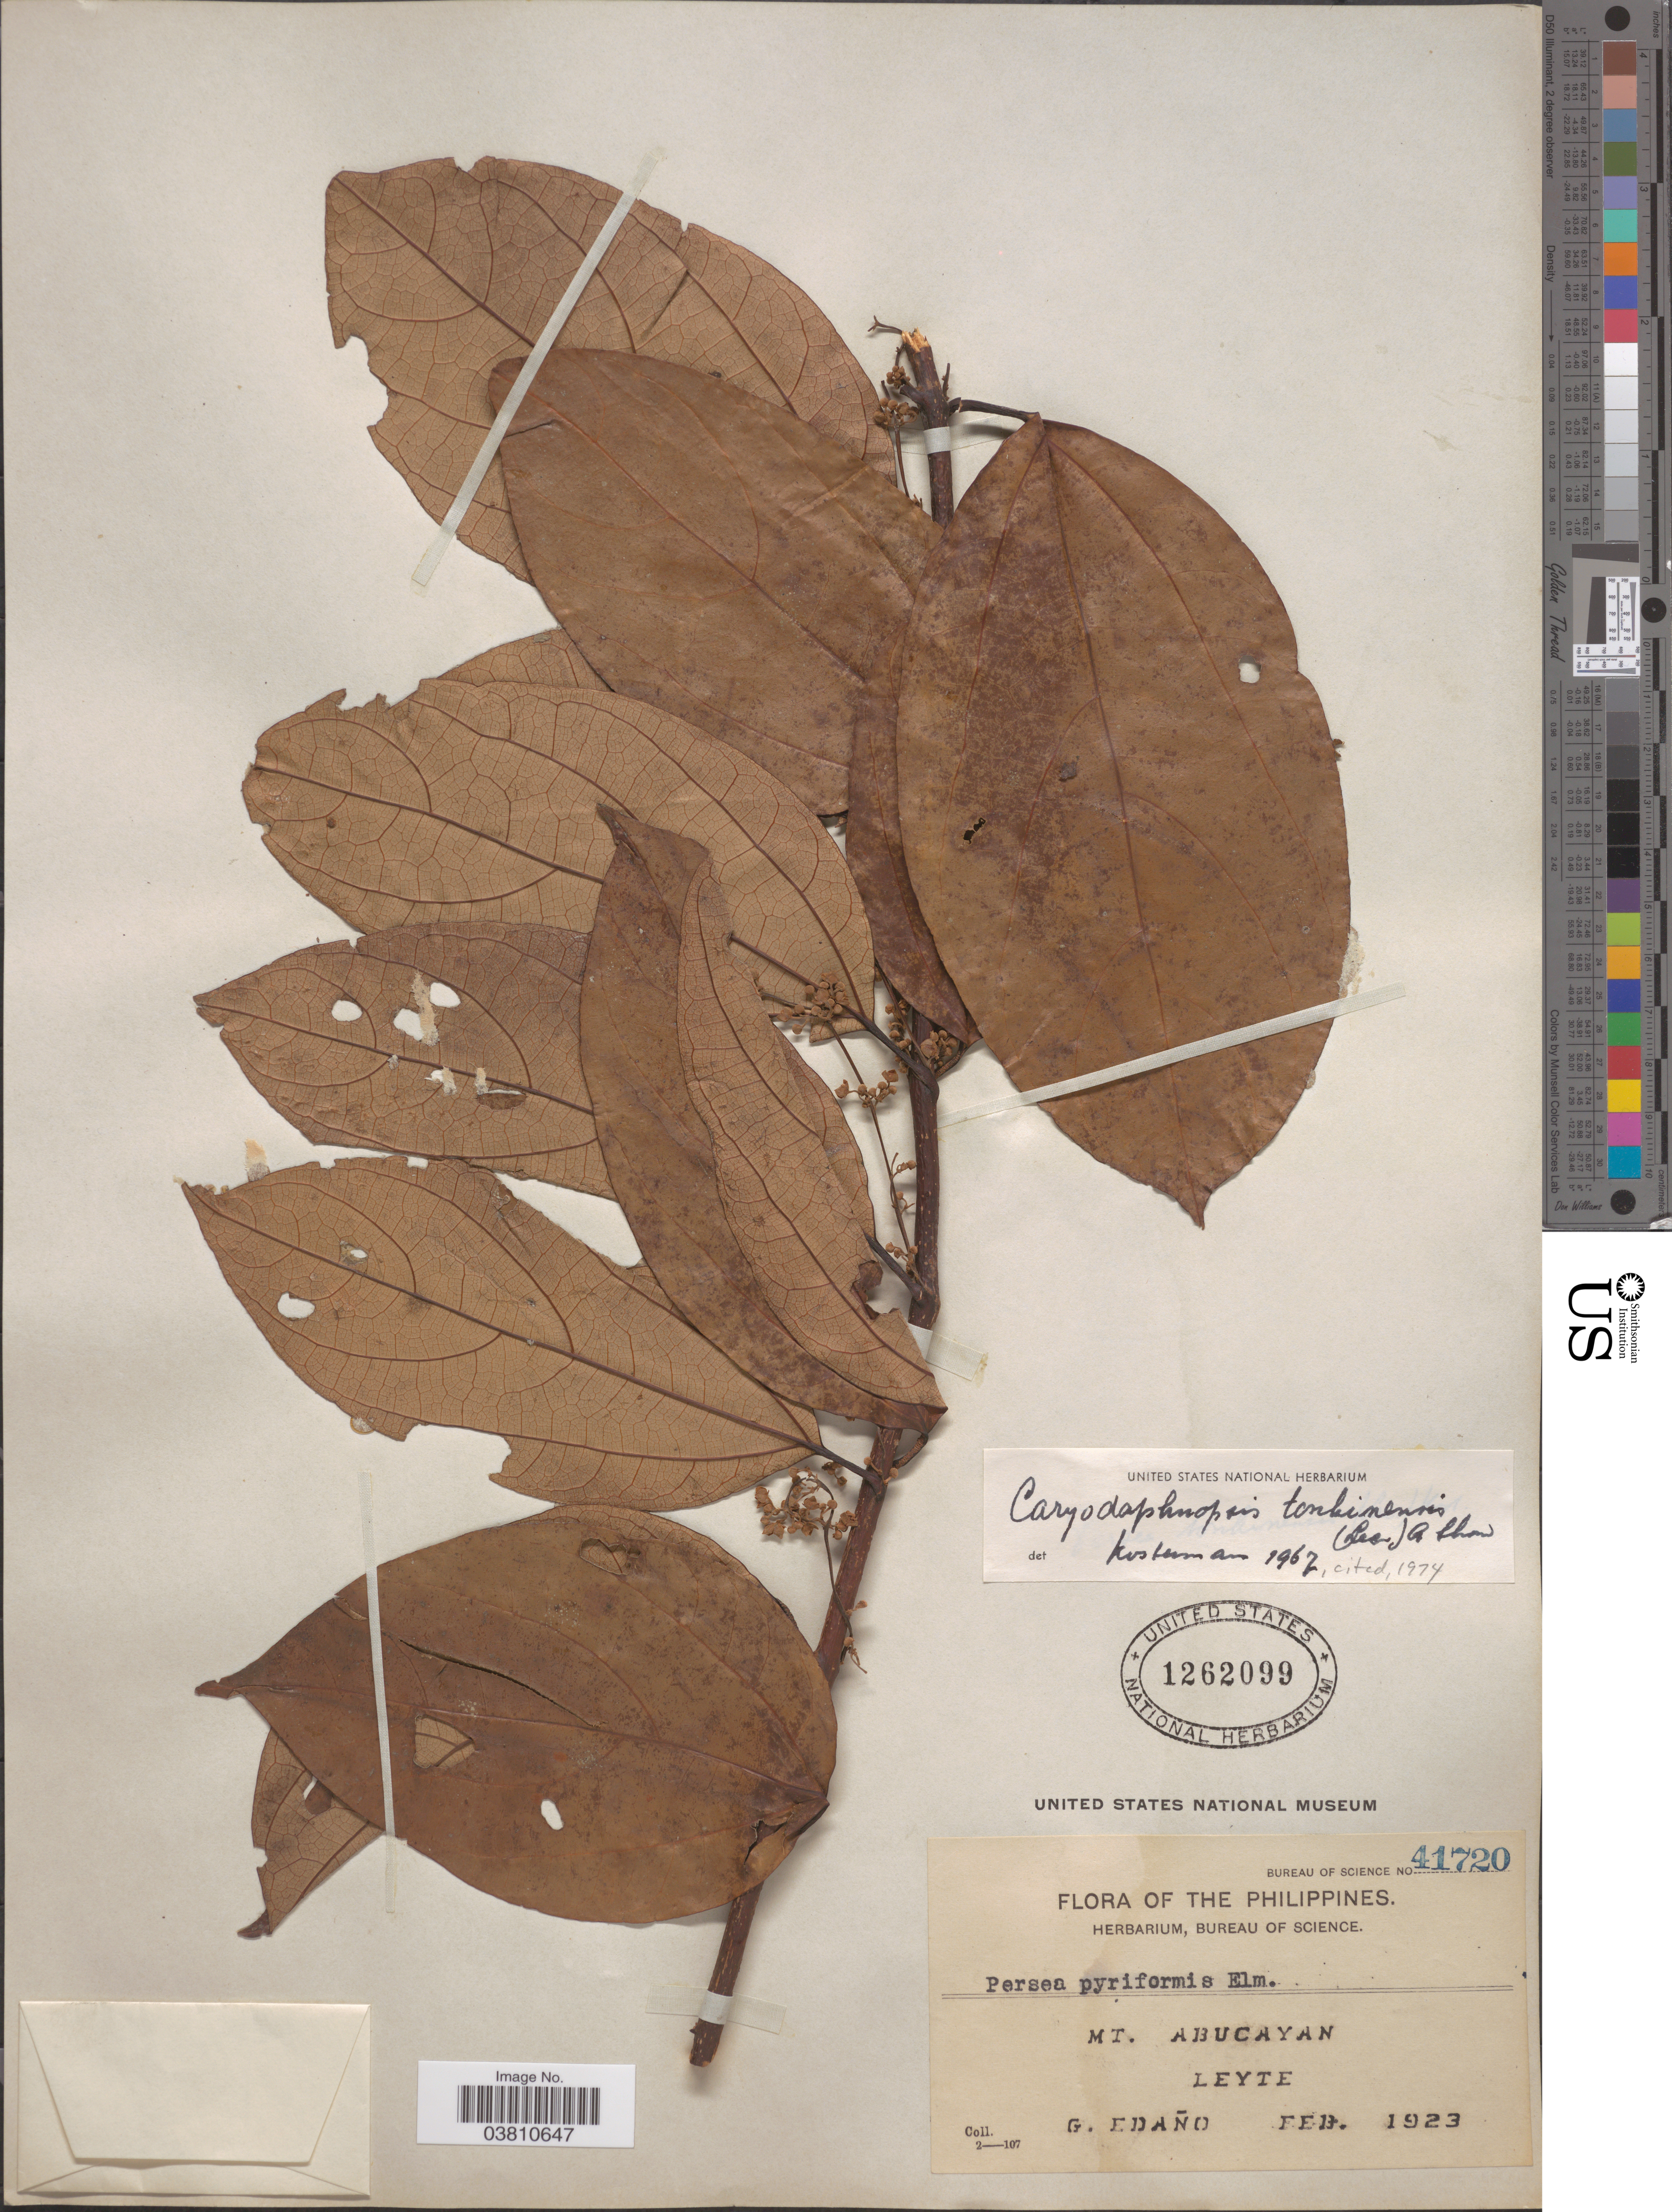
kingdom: Plantae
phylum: Tracheophyta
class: Magnoliopsida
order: Laurales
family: Lauraceae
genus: Caryodaphnopsis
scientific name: Caryodaphnopsis tonkinensis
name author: Airy Shaw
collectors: G. Edaño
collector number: Bureau of Science 41720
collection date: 1923-02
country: Philippines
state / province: Eastern Visayas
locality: Mt. Abucayan, Leyte.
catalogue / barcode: US 1262099